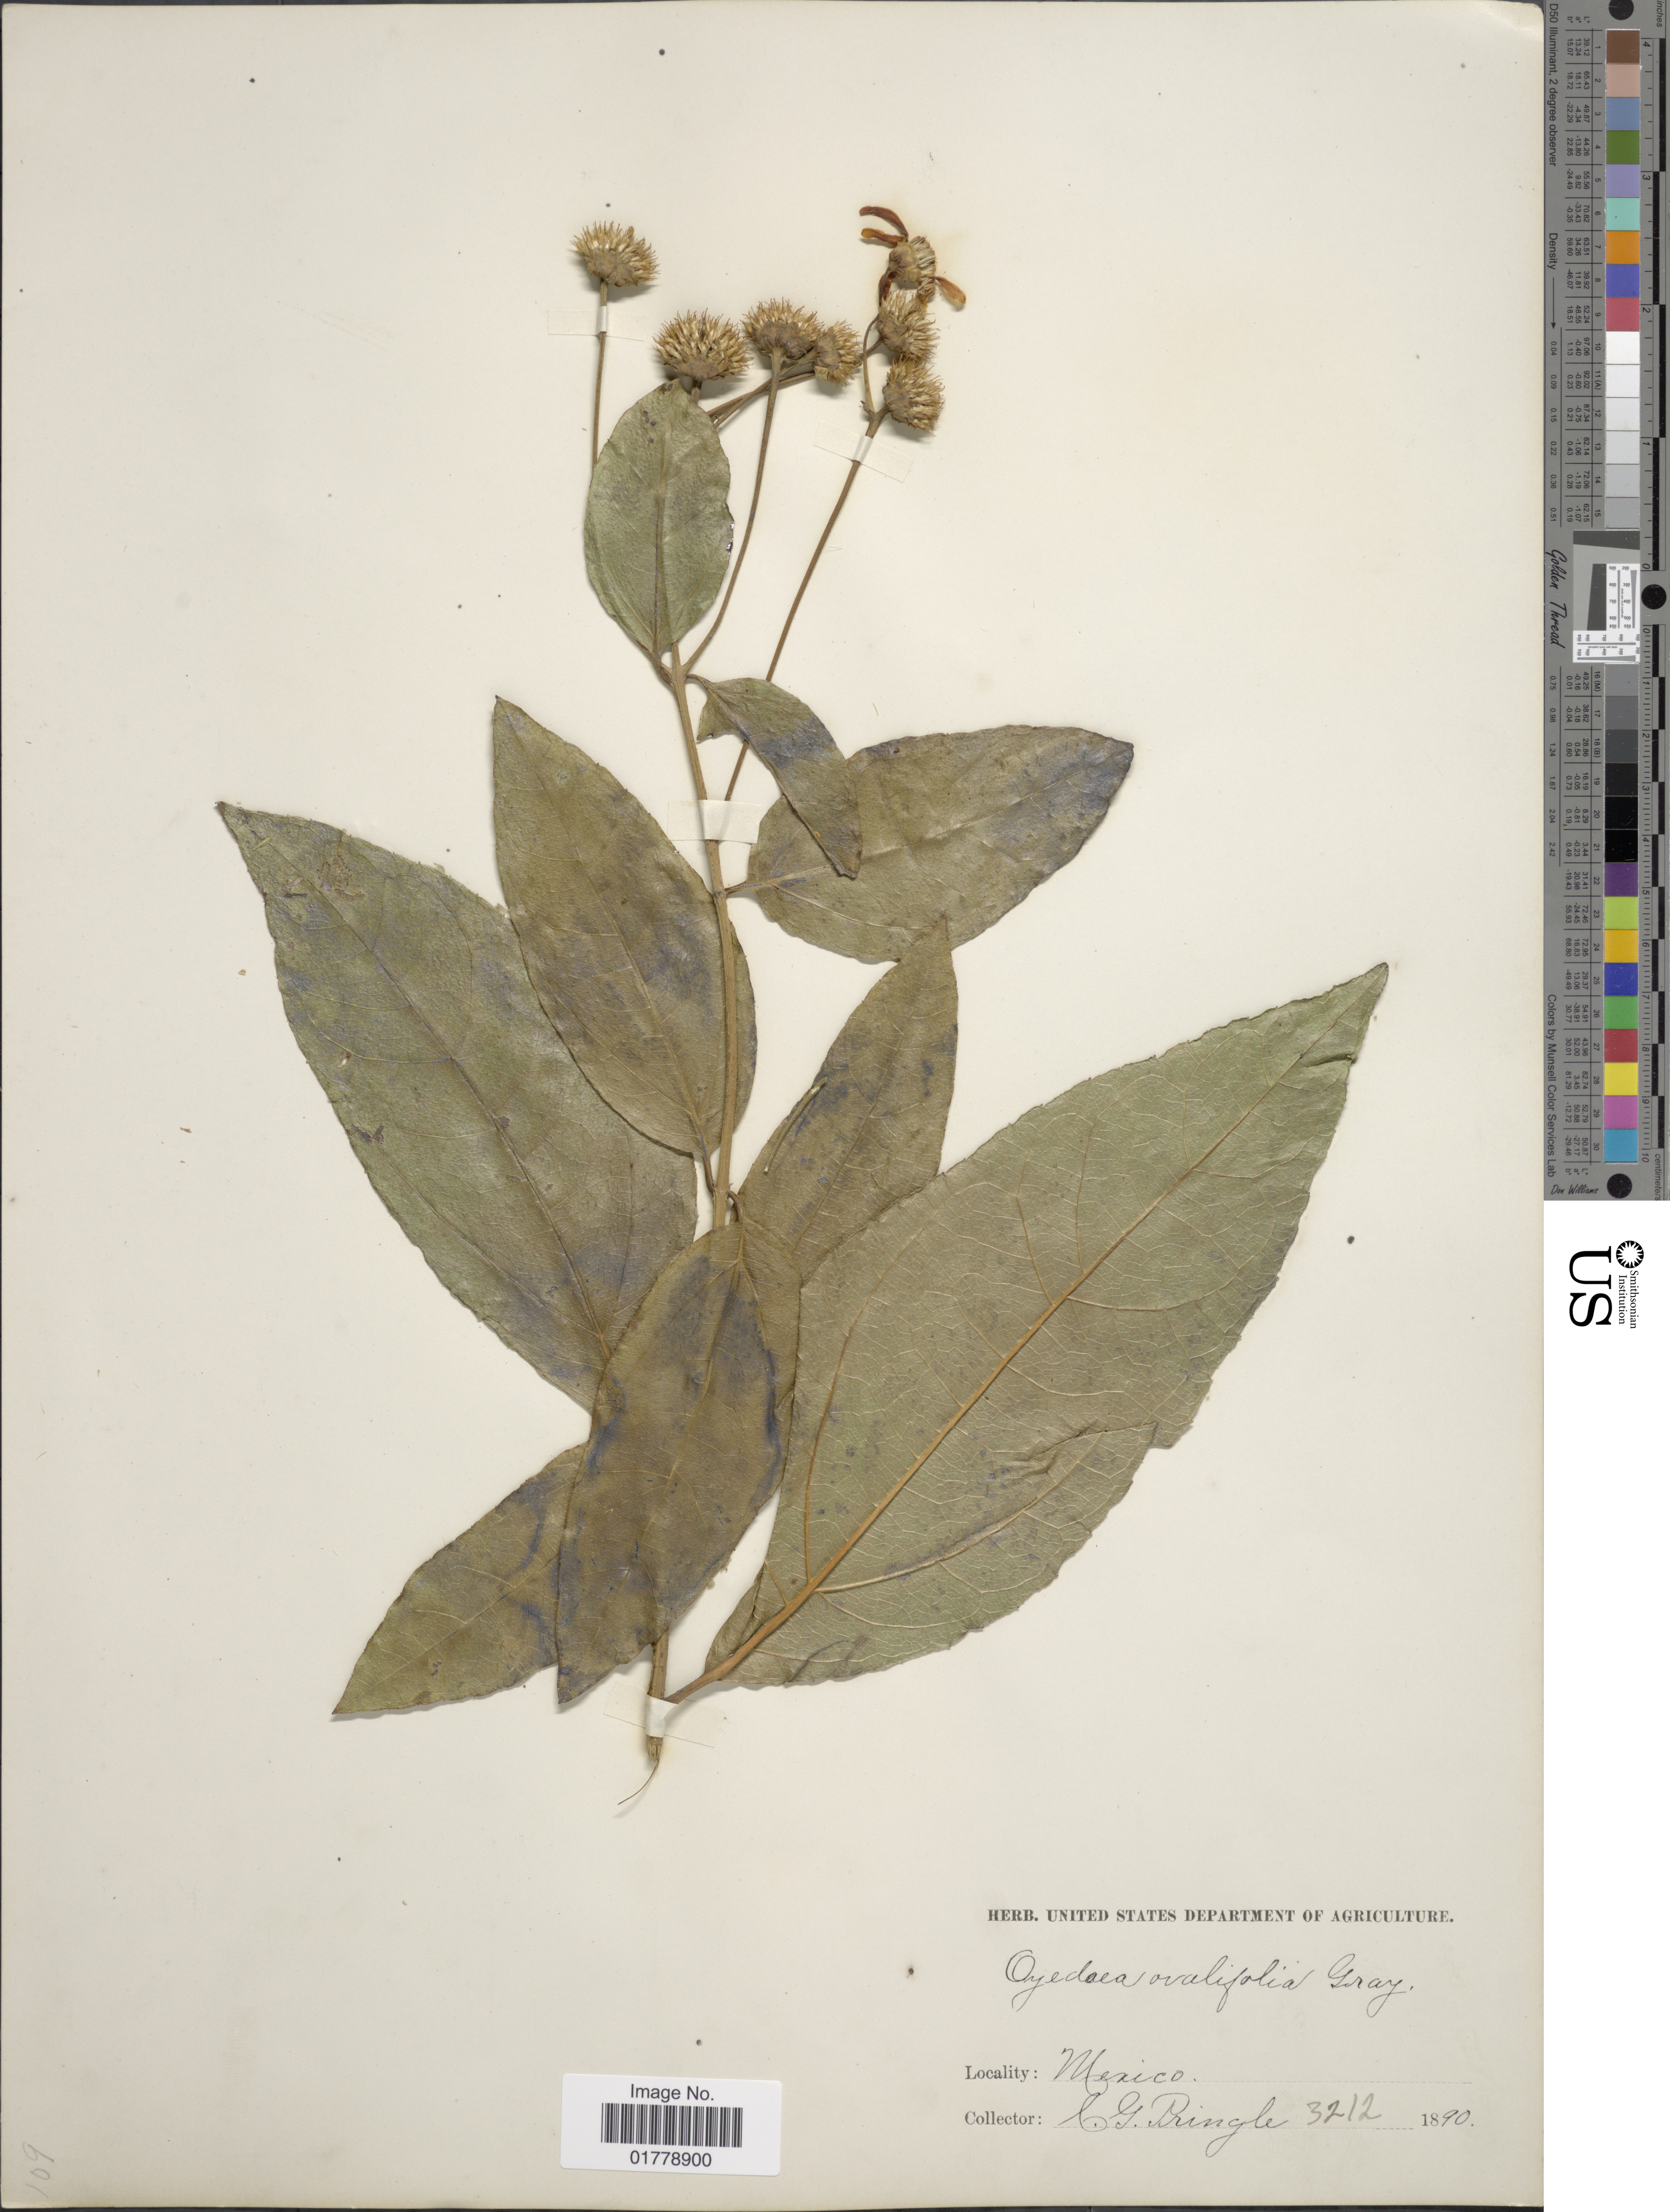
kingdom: Plantae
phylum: Tracheophyta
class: Magnoliopsida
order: Asterales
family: Asteraceae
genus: Perymeniopsis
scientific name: Perymeniopsis ovalifolia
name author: (A. Gray) H. Rob.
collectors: C. G. Pringle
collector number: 3212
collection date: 1890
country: Mexico